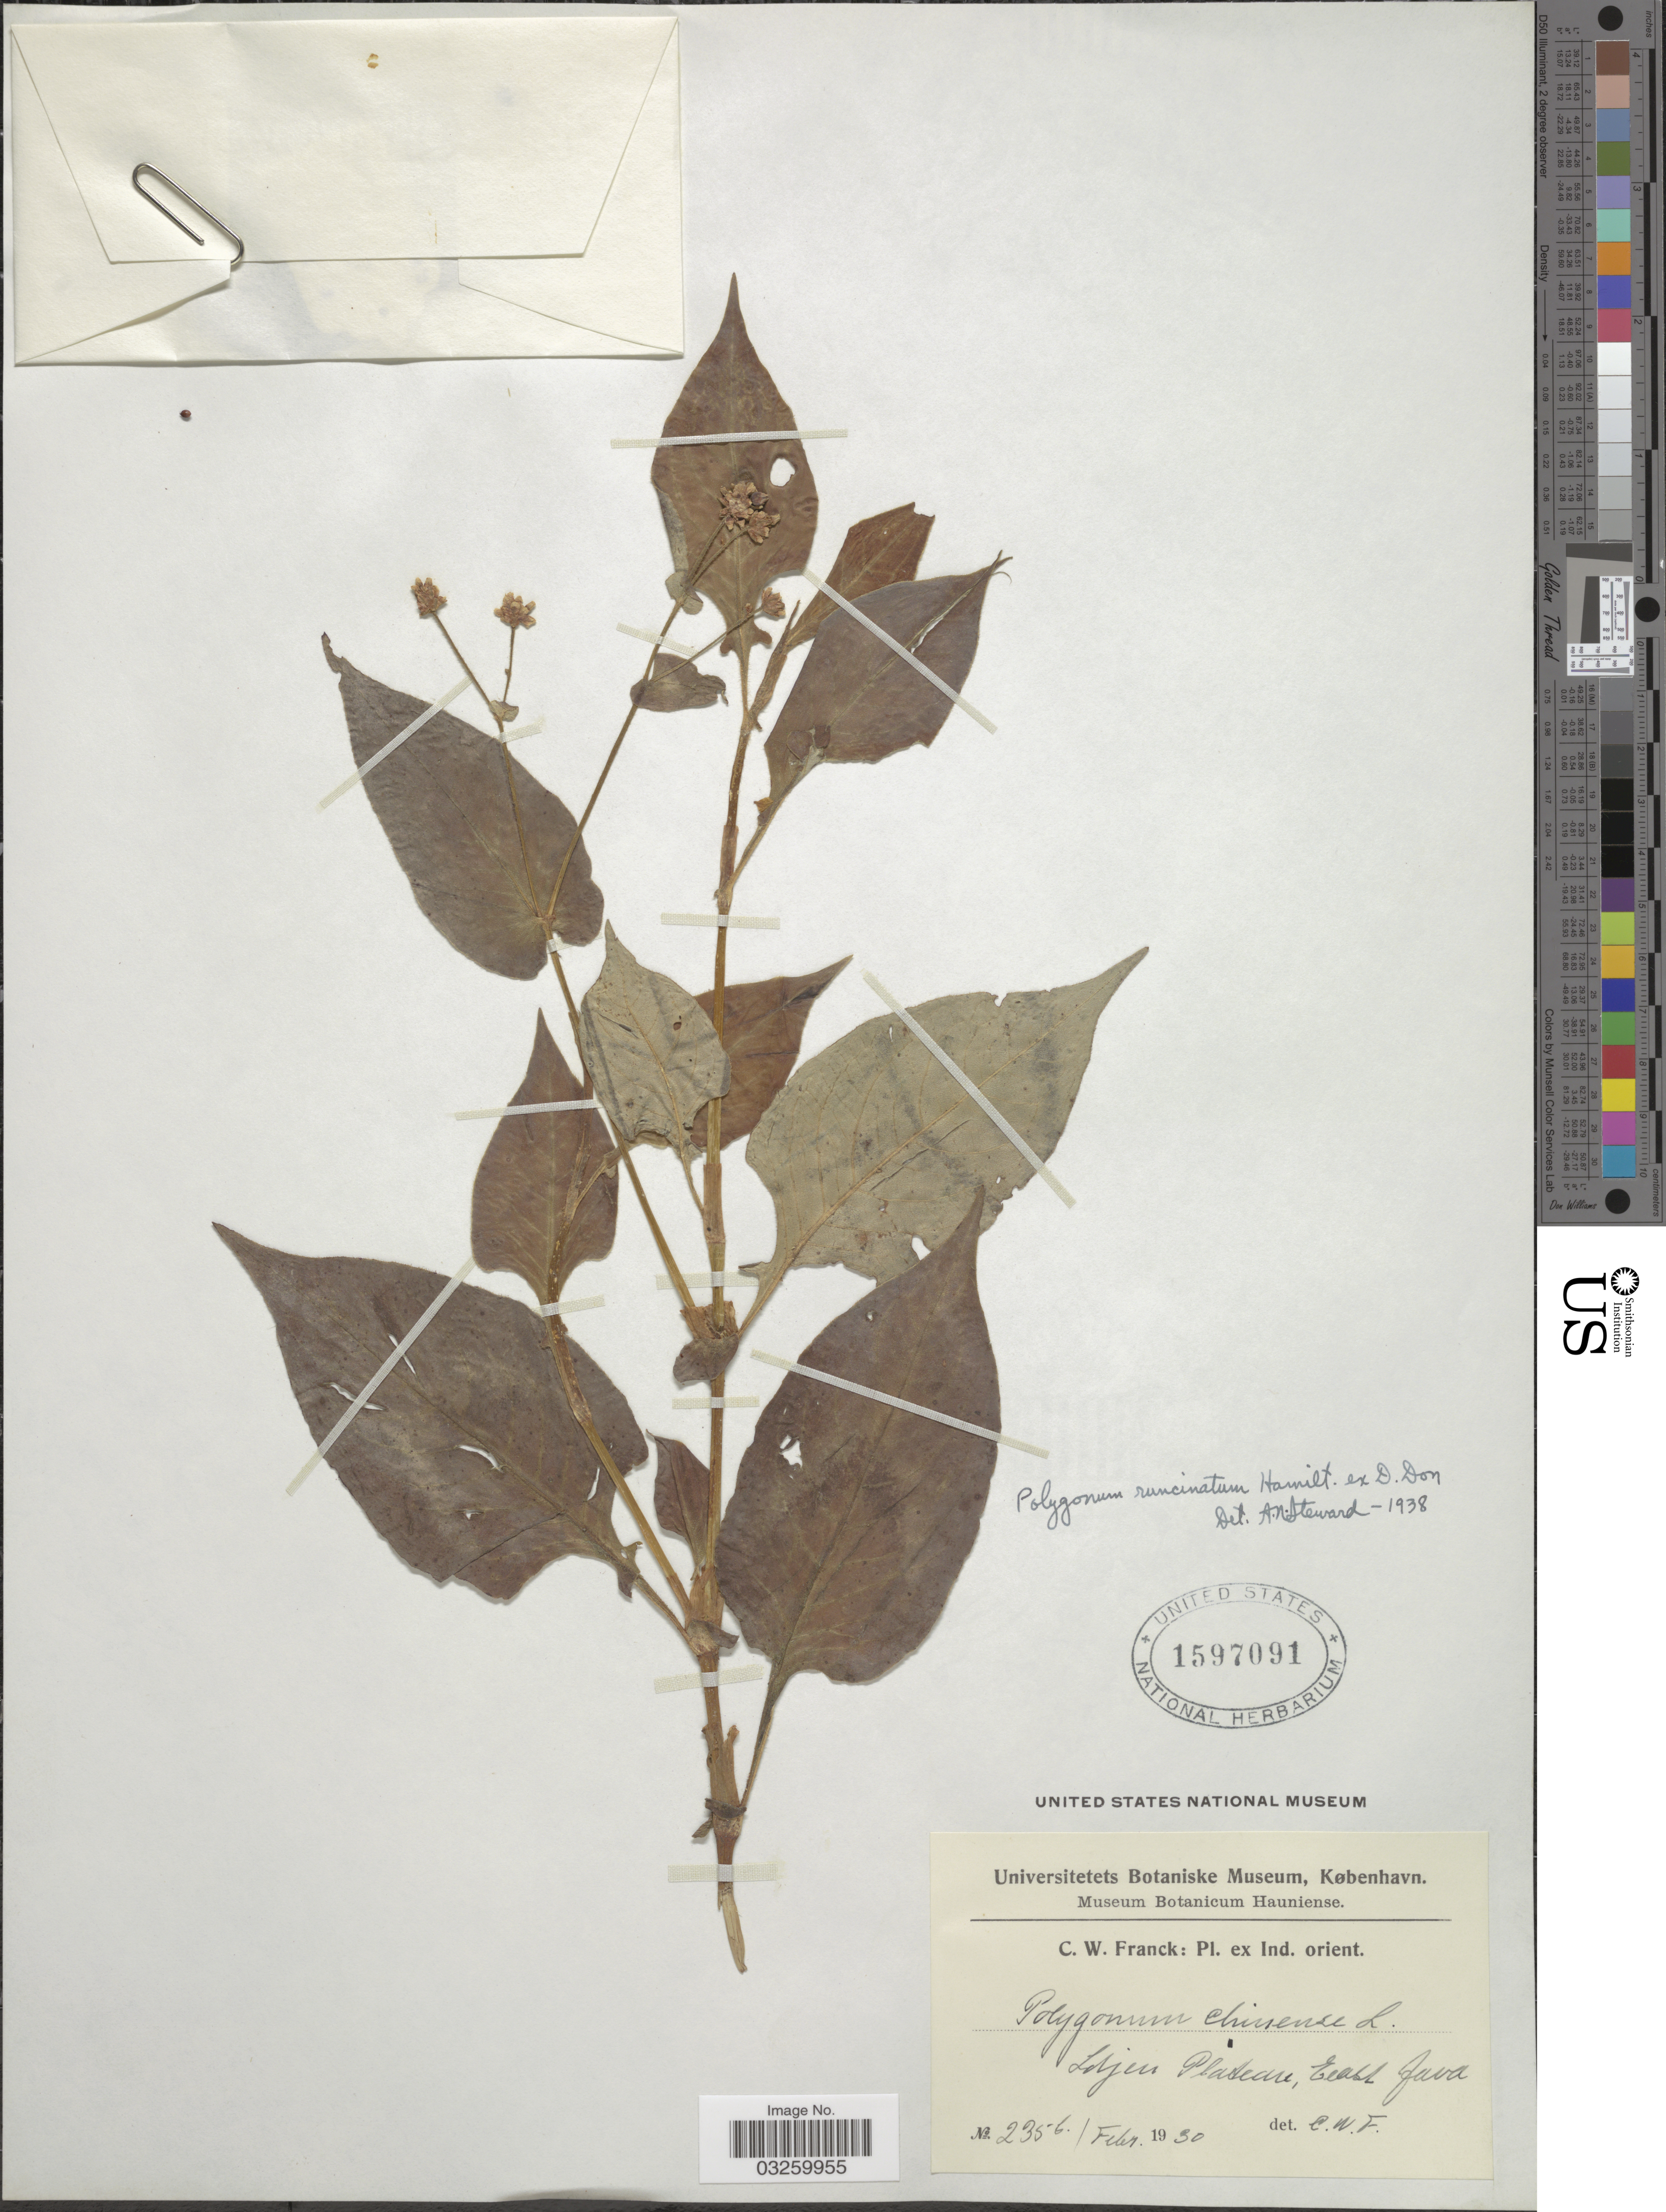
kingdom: Plantae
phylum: Tracheophyta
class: Magnoliopsida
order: Caryophyllales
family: Polygonaceae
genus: Persicaria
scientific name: Persicaria runcinata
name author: (Buch.-Ham.) D. Don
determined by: Wagner, W. L., (BOT), Smithsonian Institution - National Museum of Natural History (UNITED STATES)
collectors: C. Franck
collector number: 2356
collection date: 1930-02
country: Indonesia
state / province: Java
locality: Ind. orient. Idjen Plateau, East Java.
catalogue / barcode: US 1597091